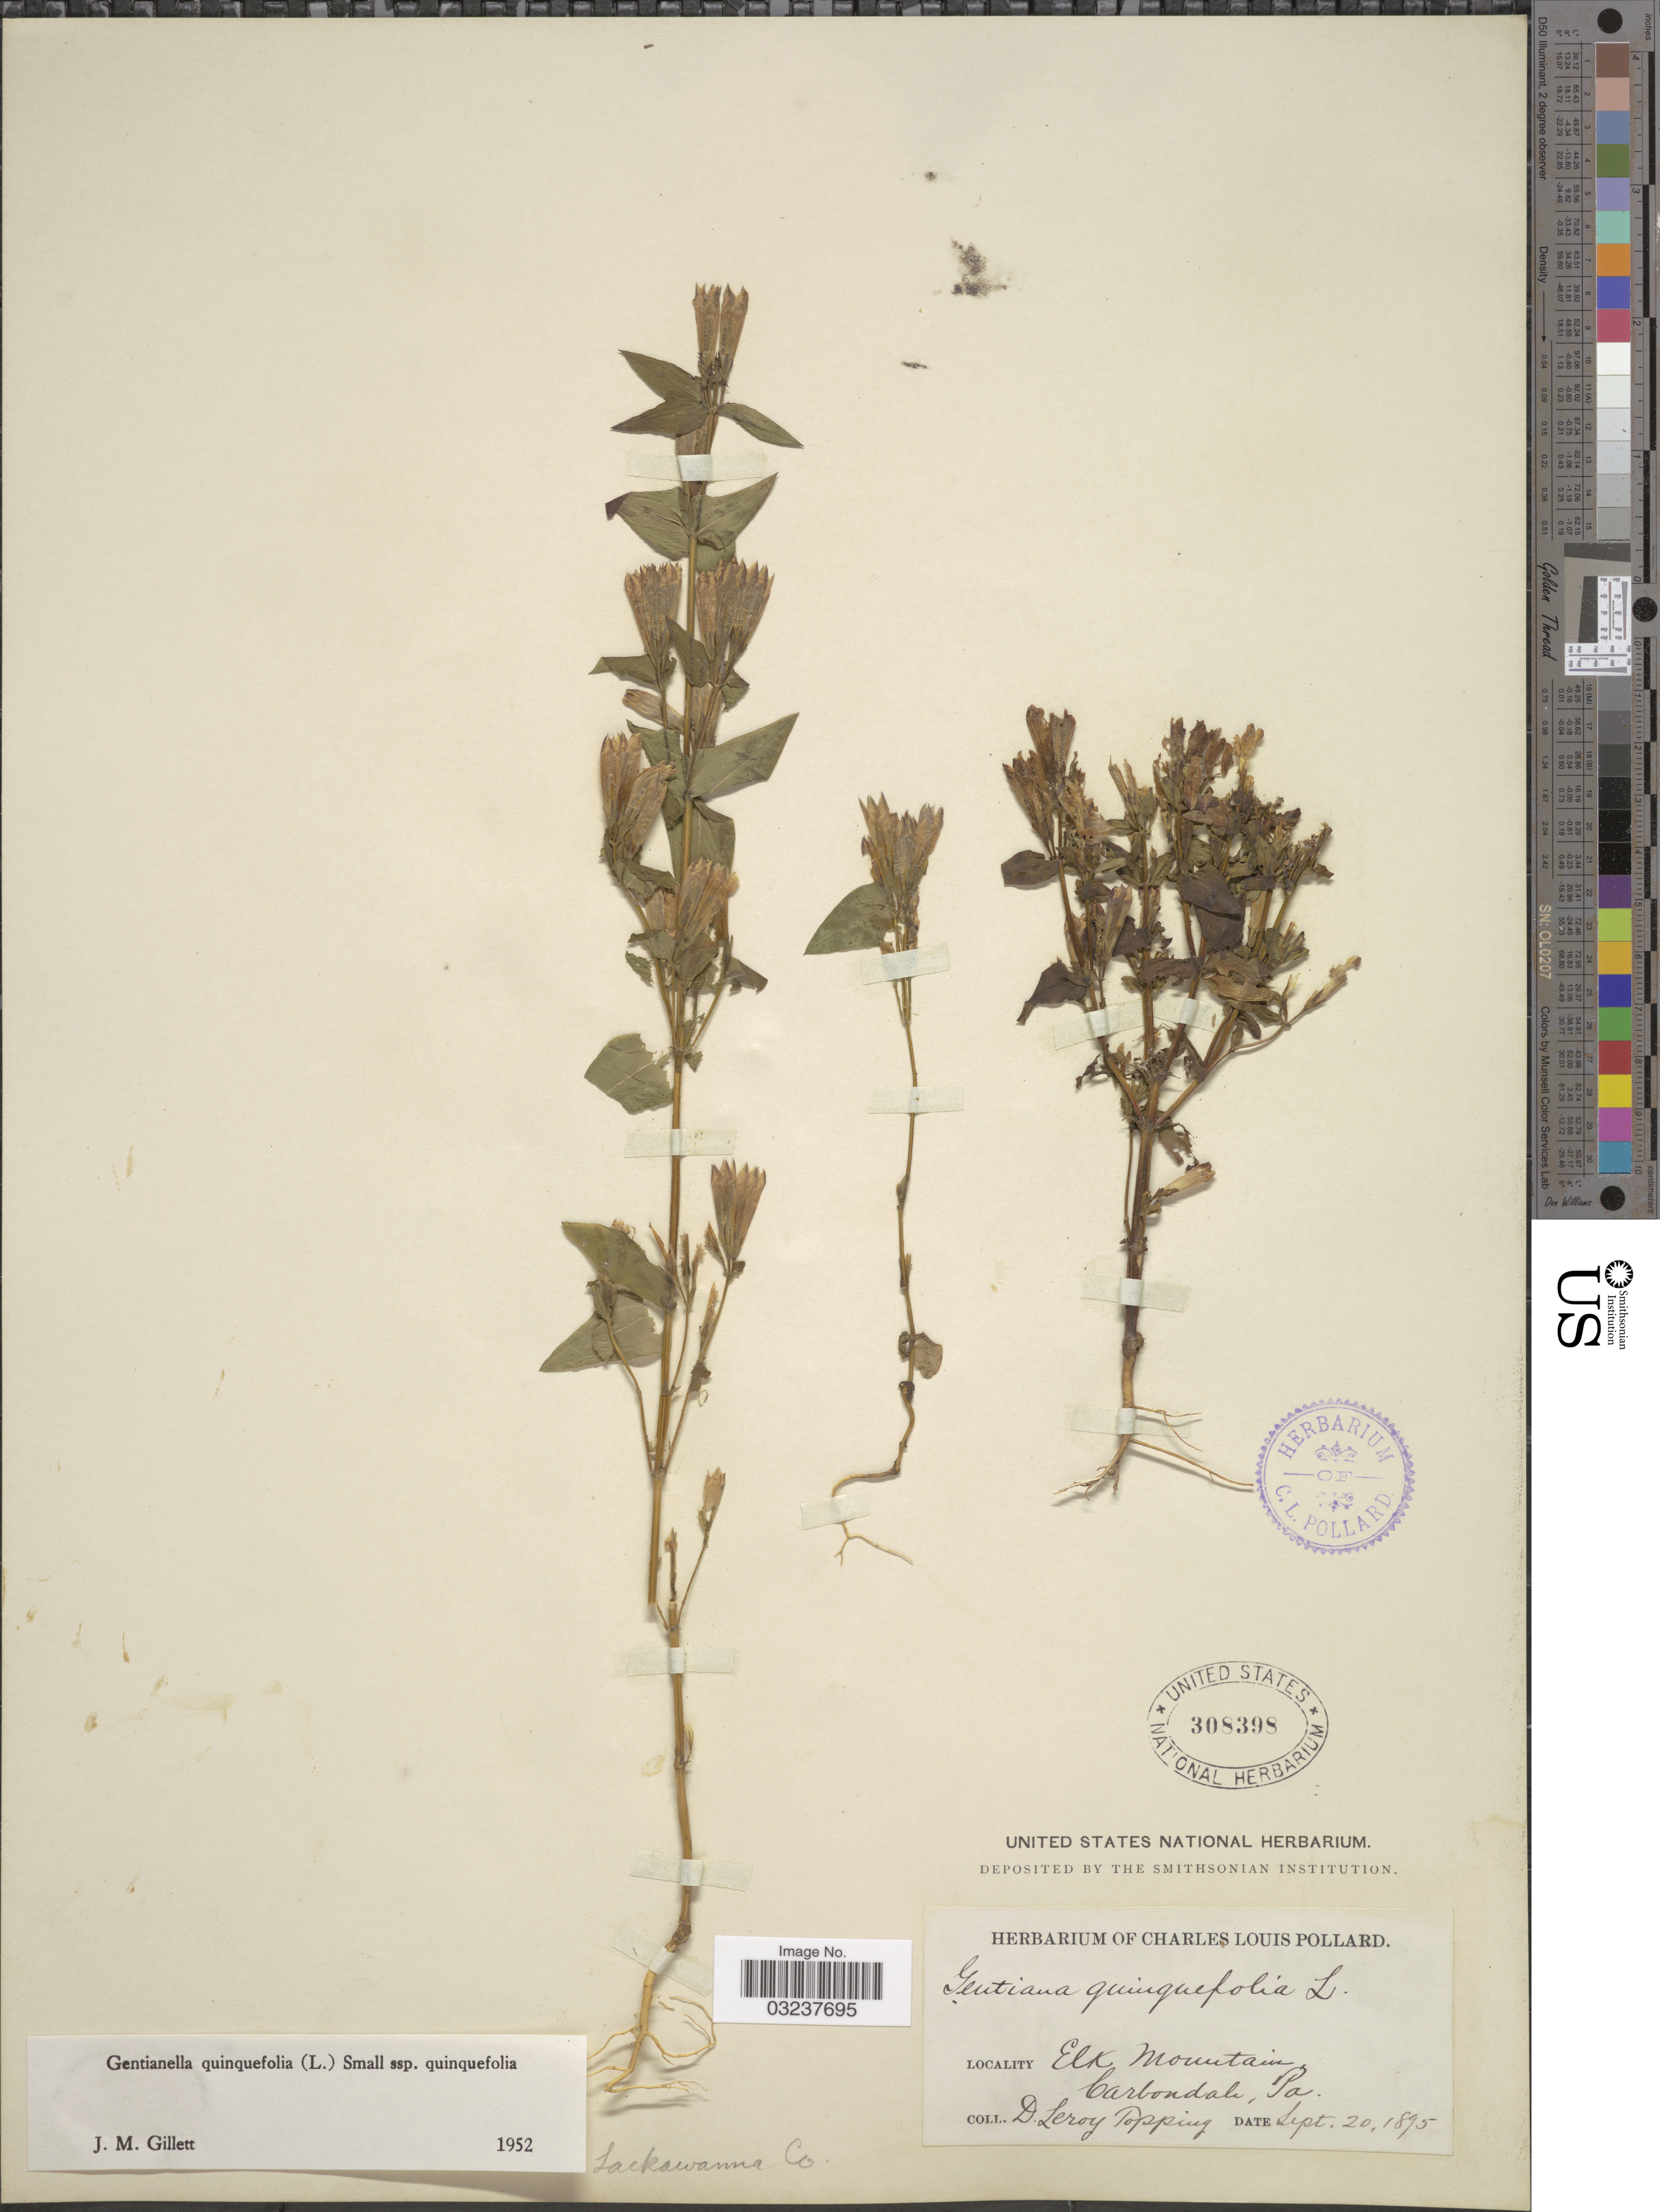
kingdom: Plantae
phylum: Tracheophyta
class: Magnoliopsida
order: Gentianales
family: Gentianaceae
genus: Gentianella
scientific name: Gentianella quinquefolia subsp. quinquefolia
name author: (L.) Small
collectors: D. L. Topping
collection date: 1895-09-20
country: United States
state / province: Pennsylvania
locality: Elk Mountain, Carbondale, Lackawanna Co.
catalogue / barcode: US 308398